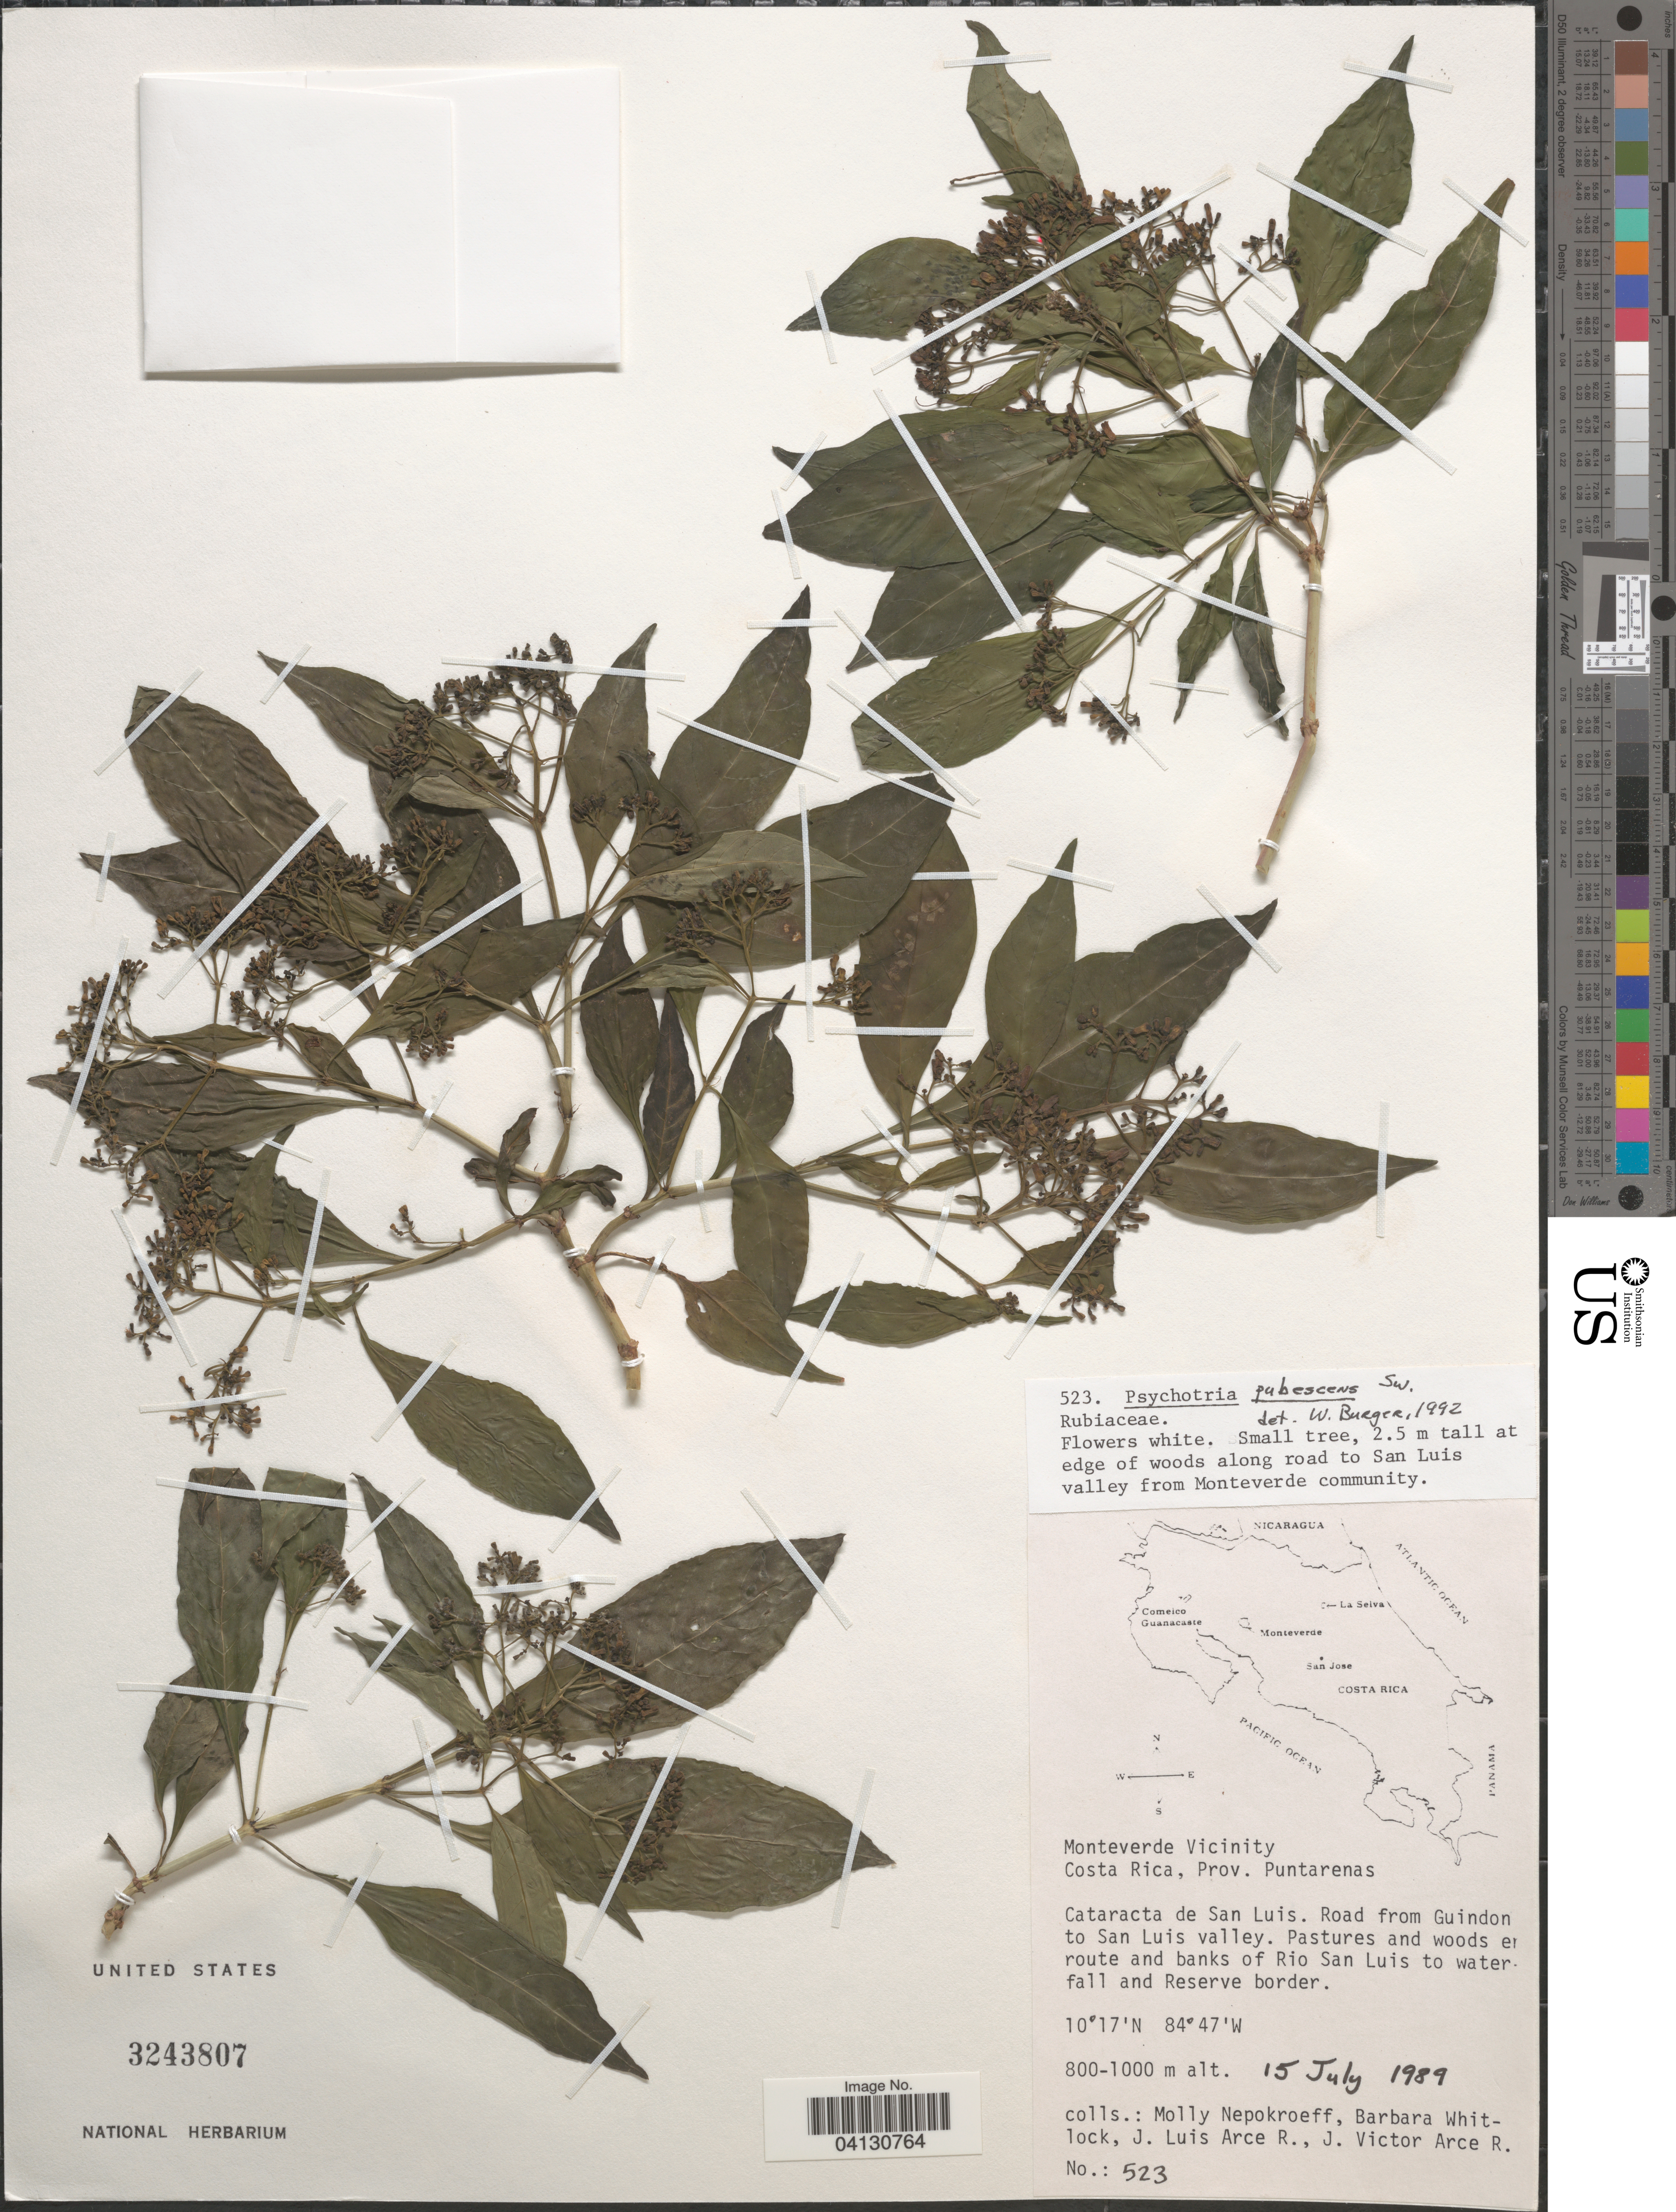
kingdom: Plantae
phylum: Tracheophyta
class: Magnoliopsida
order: Gentianales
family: Rubiaceae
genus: Psychotria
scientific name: Psychotria pubescens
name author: Sw.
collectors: M. Nepokroeff, B. Whitlock, J. Arce R. & J. Arce R.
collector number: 523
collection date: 1989-07-15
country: Costa Rica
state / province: Puntarenas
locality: Monteverde Vicinity. Cataracta de San Luis. Road from Guindon to San Luis valley. Pastures and woods e route and banks of Rio San Luis to waterfall and Reserve border.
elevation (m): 800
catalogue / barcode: US 3243807